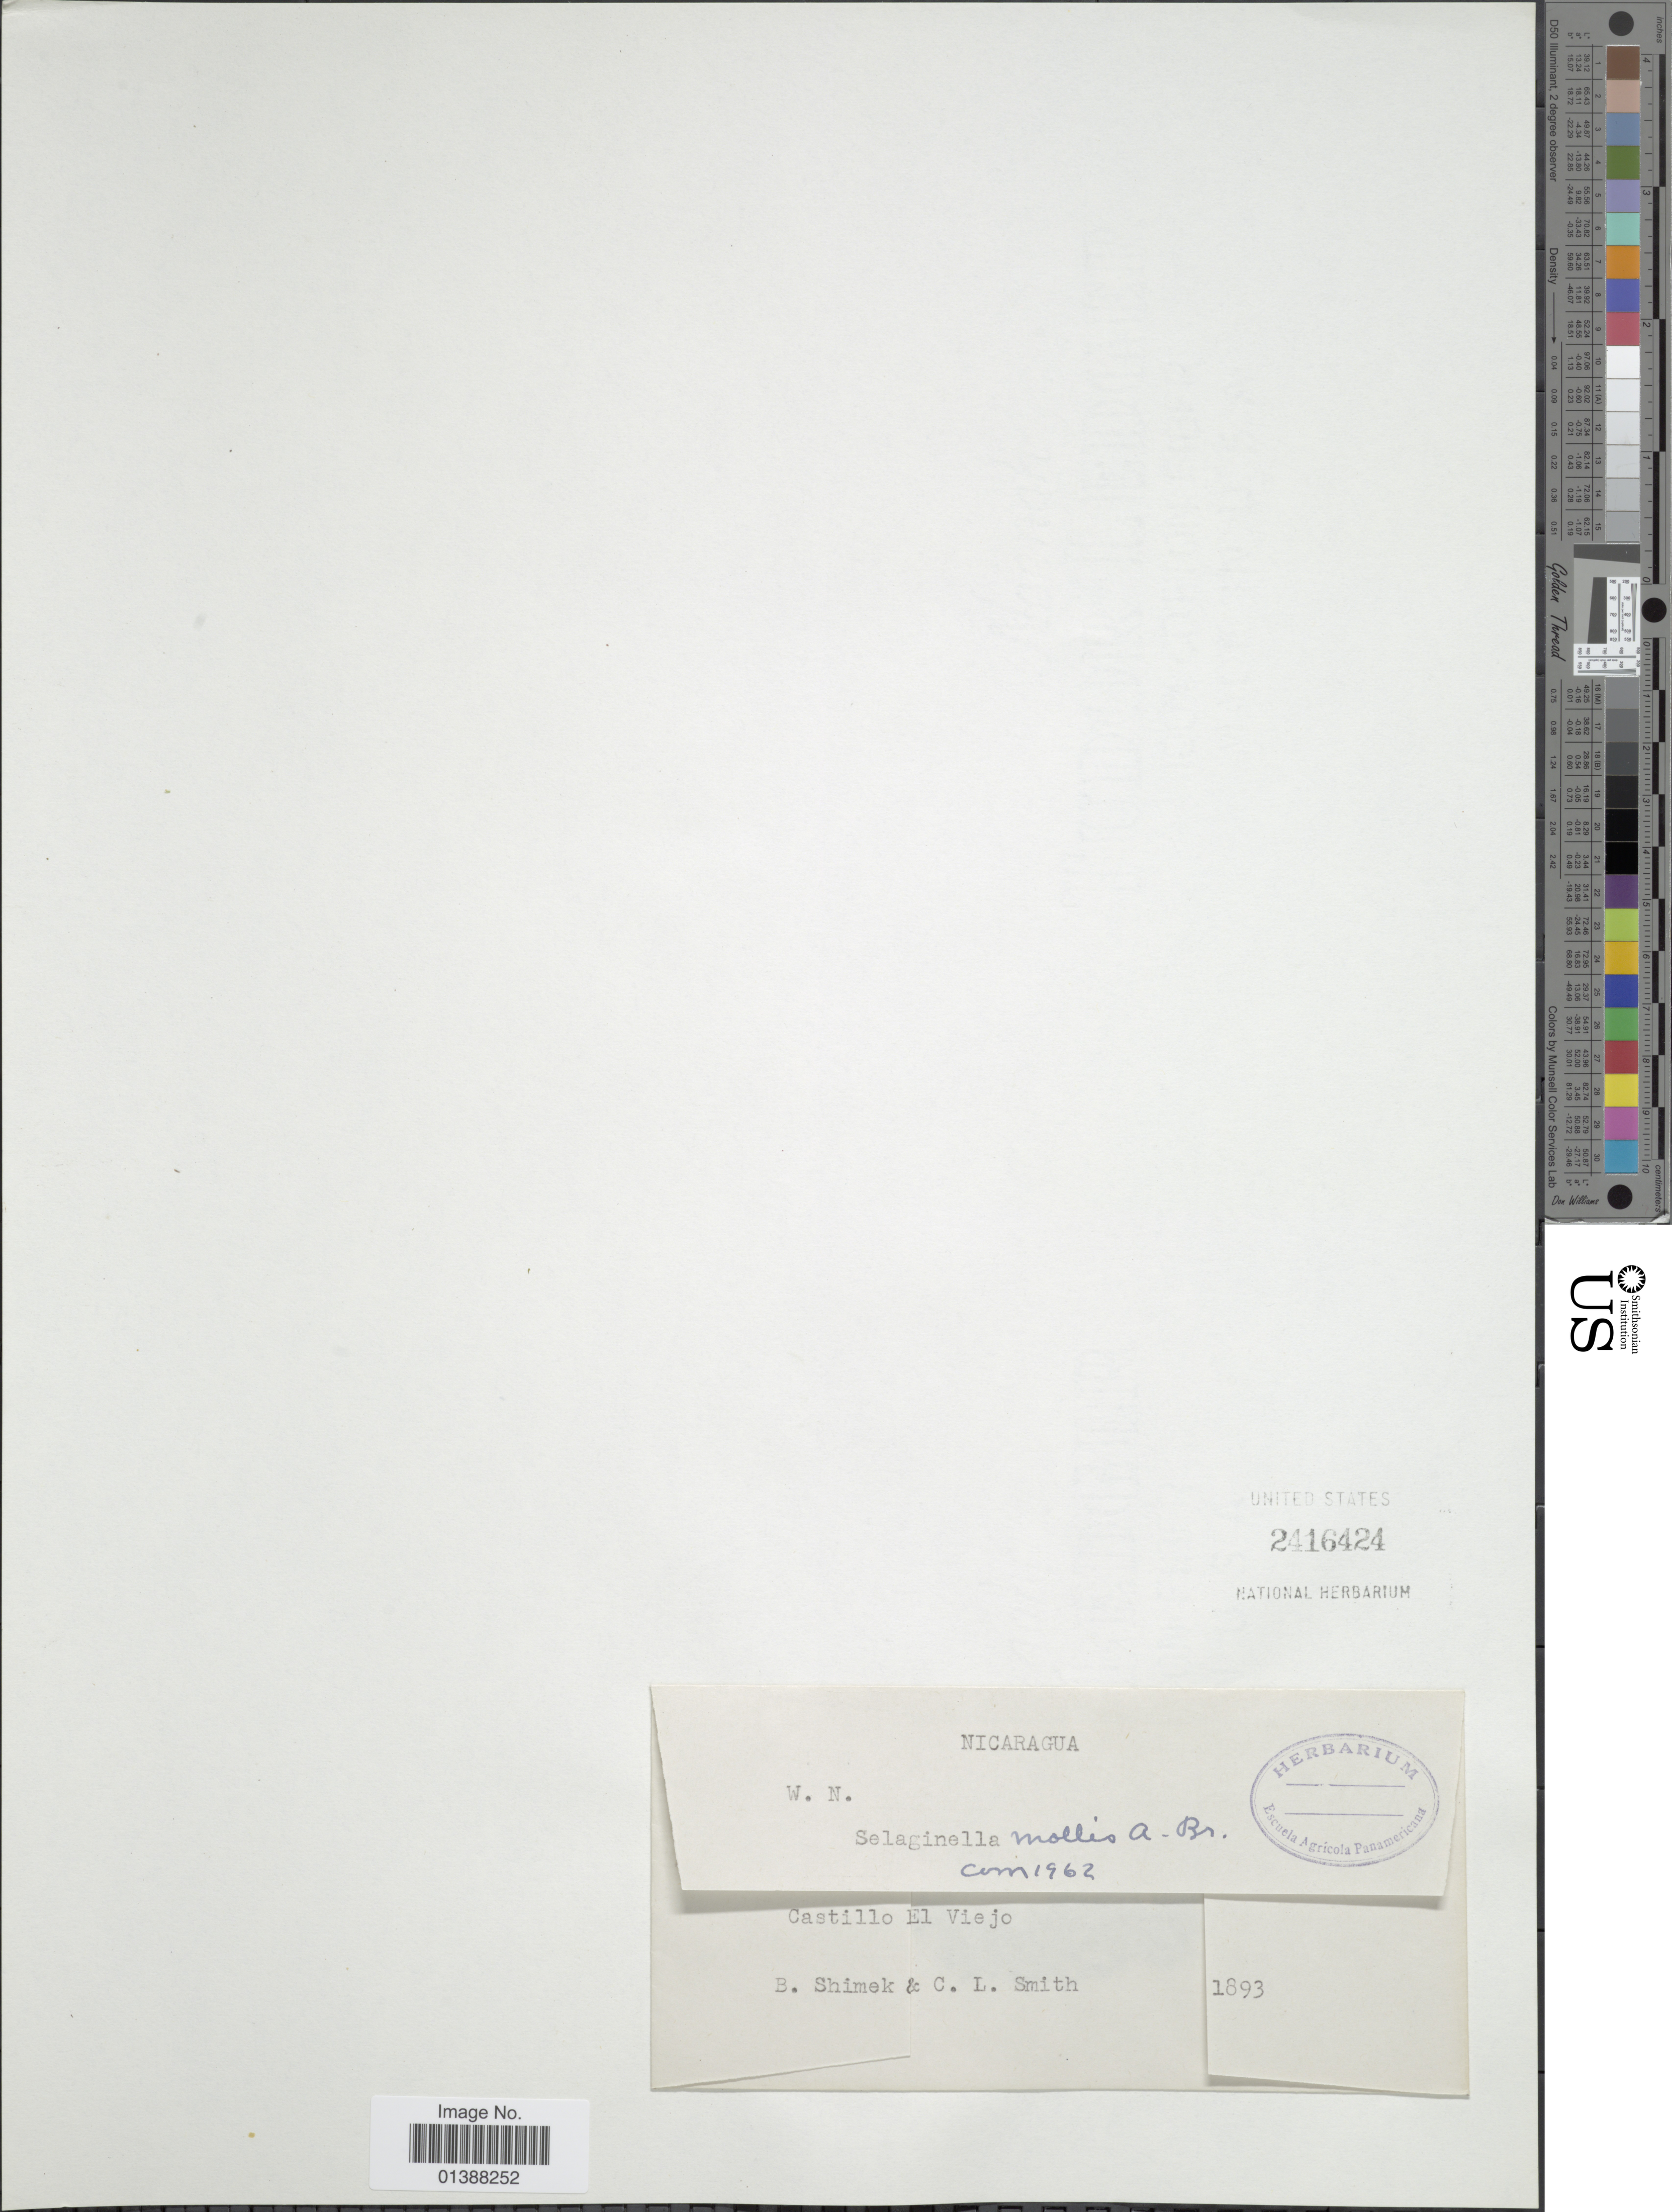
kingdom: Plantae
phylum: Tracheophyta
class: Lycopodiopsida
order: Selaginellales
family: Selaginellaceae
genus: Selaginella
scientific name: Selaginella mollis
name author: A. Braun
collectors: B. Shimek & C. L. Smith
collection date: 1893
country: Nicaragua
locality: Castillo El Viejo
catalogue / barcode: US 2416424